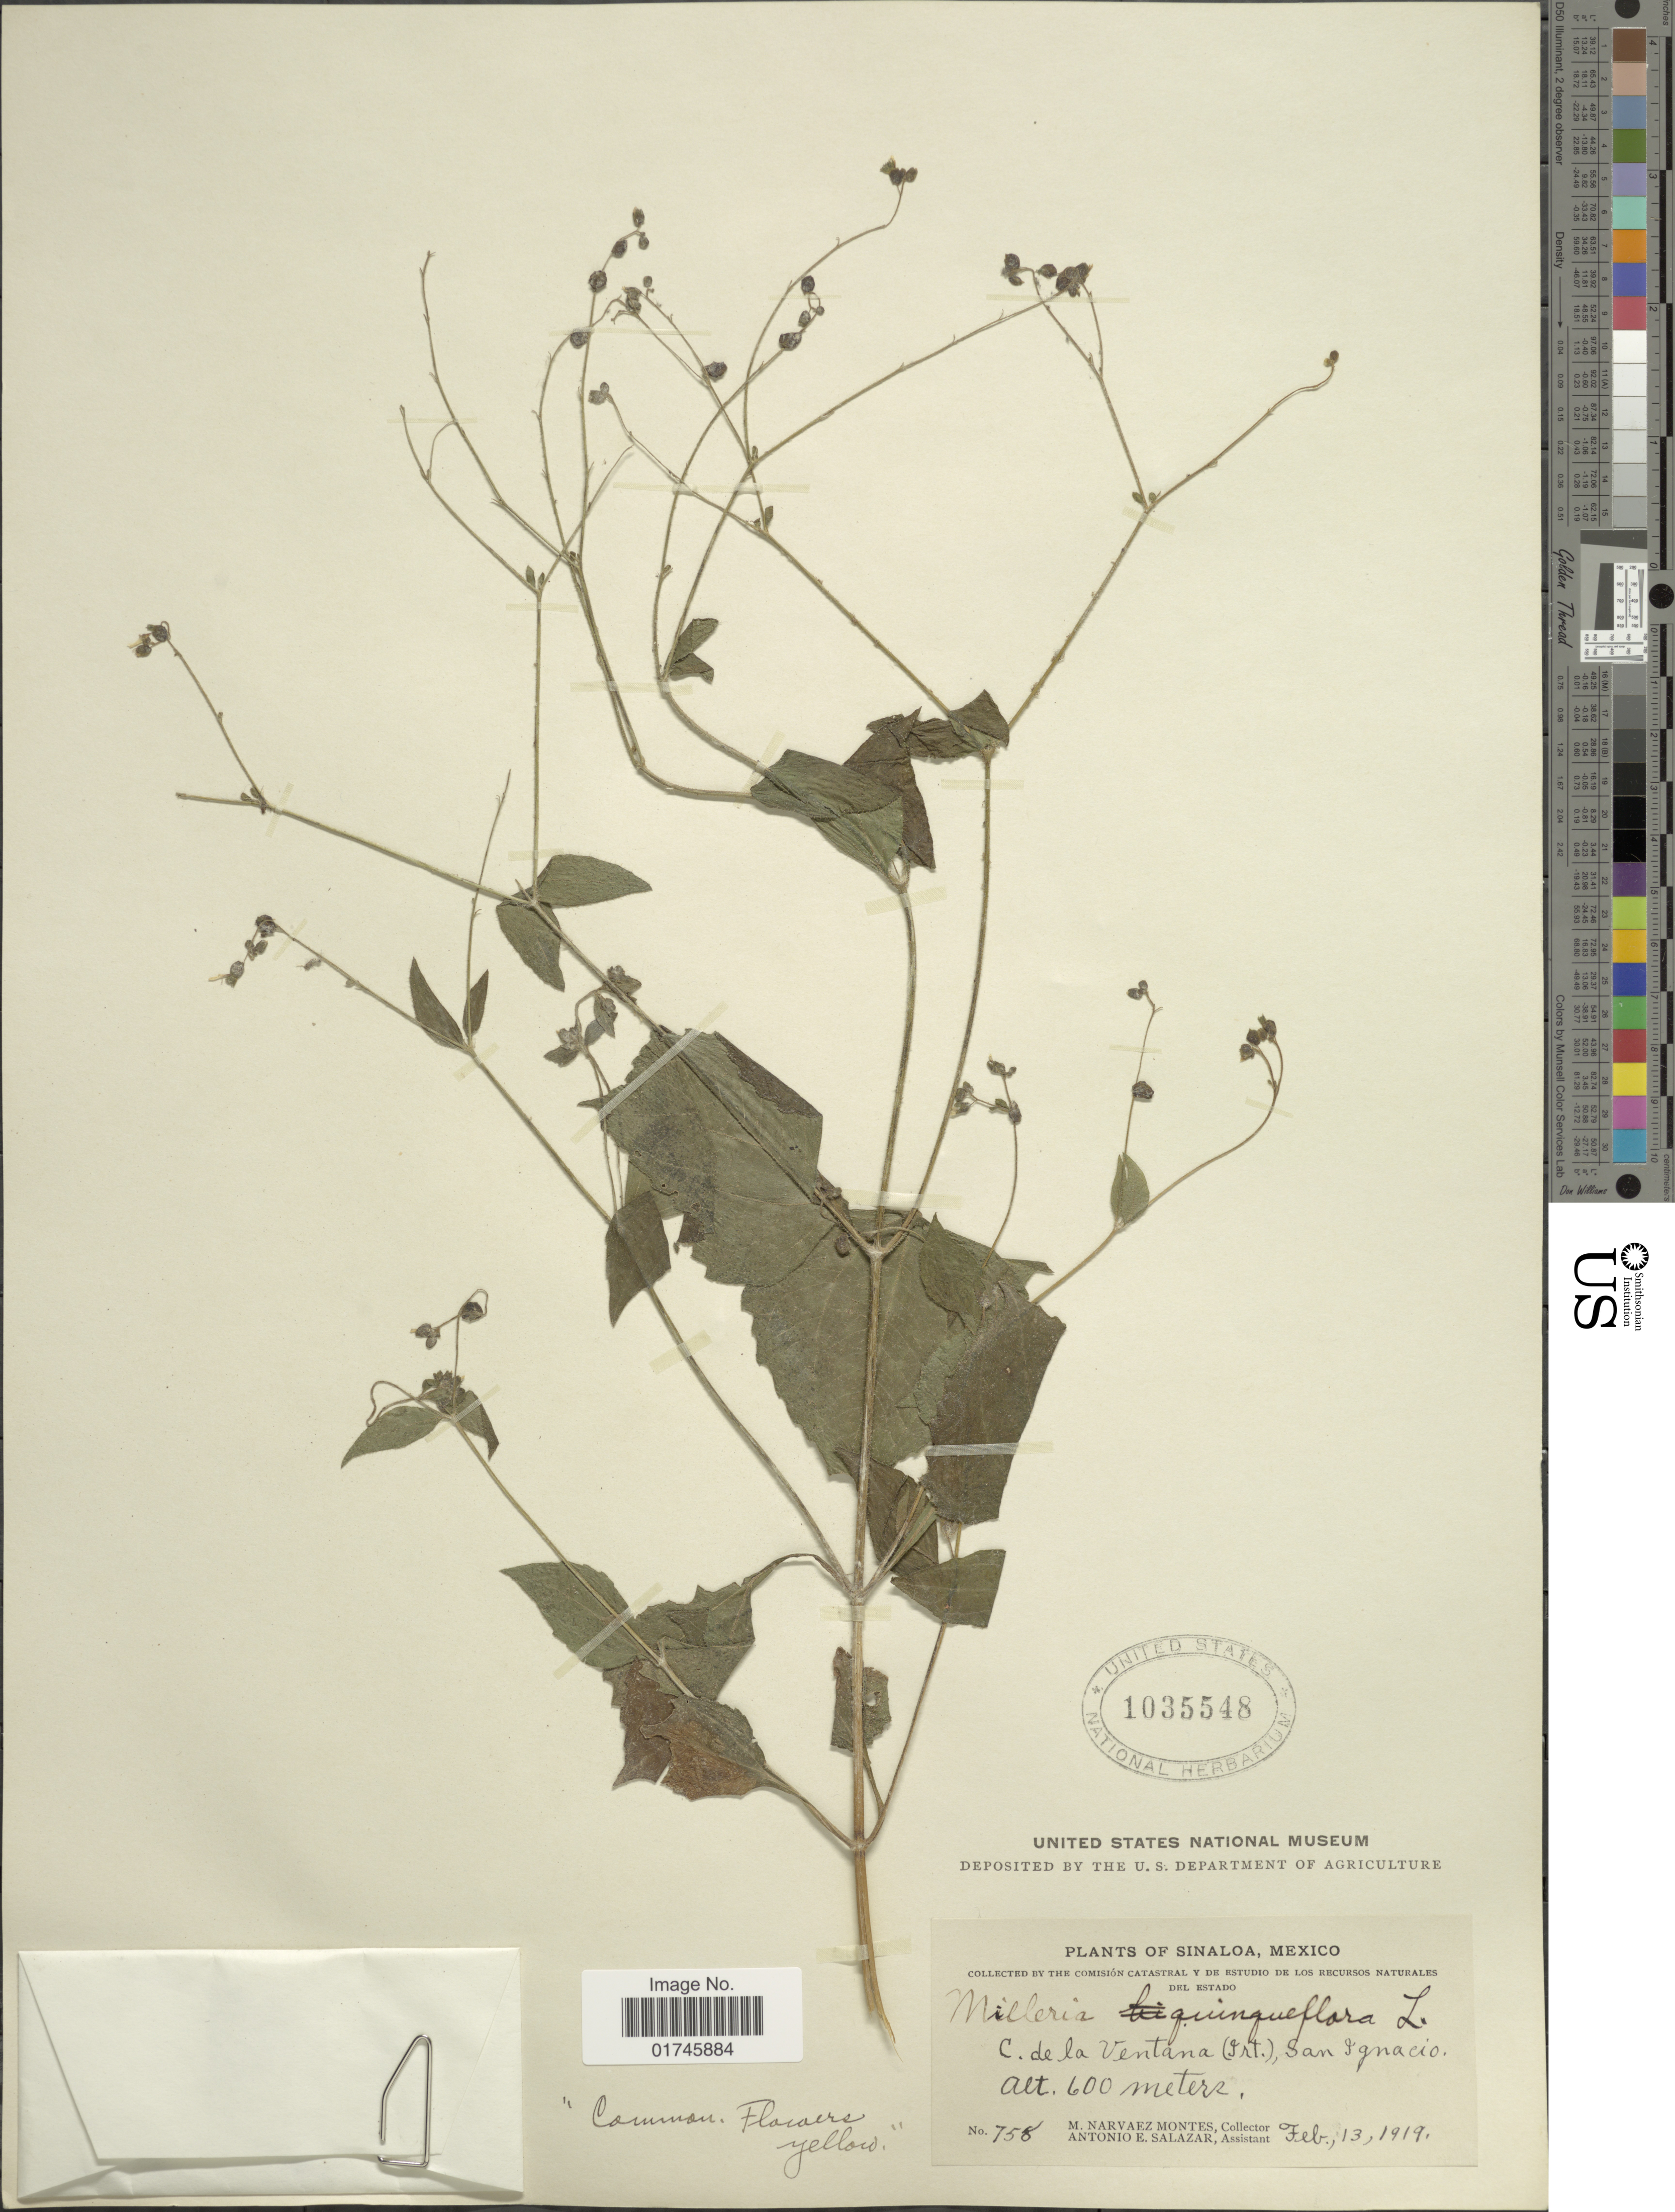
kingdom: Plantae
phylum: Tracheophyta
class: Magnoliopsida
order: Asterales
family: Asteraceae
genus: Milleria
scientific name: Milleria quinqueflora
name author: L.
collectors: M. Narvaez-Montes & A. E. Salazar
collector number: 758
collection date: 1919-02-13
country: Mexico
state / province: Sinaloa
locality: Sinaloa. Mexico. C. de la Ventana (Srt. [interpreted]) San Ignacio.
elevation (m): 600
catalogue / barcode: US 1035548